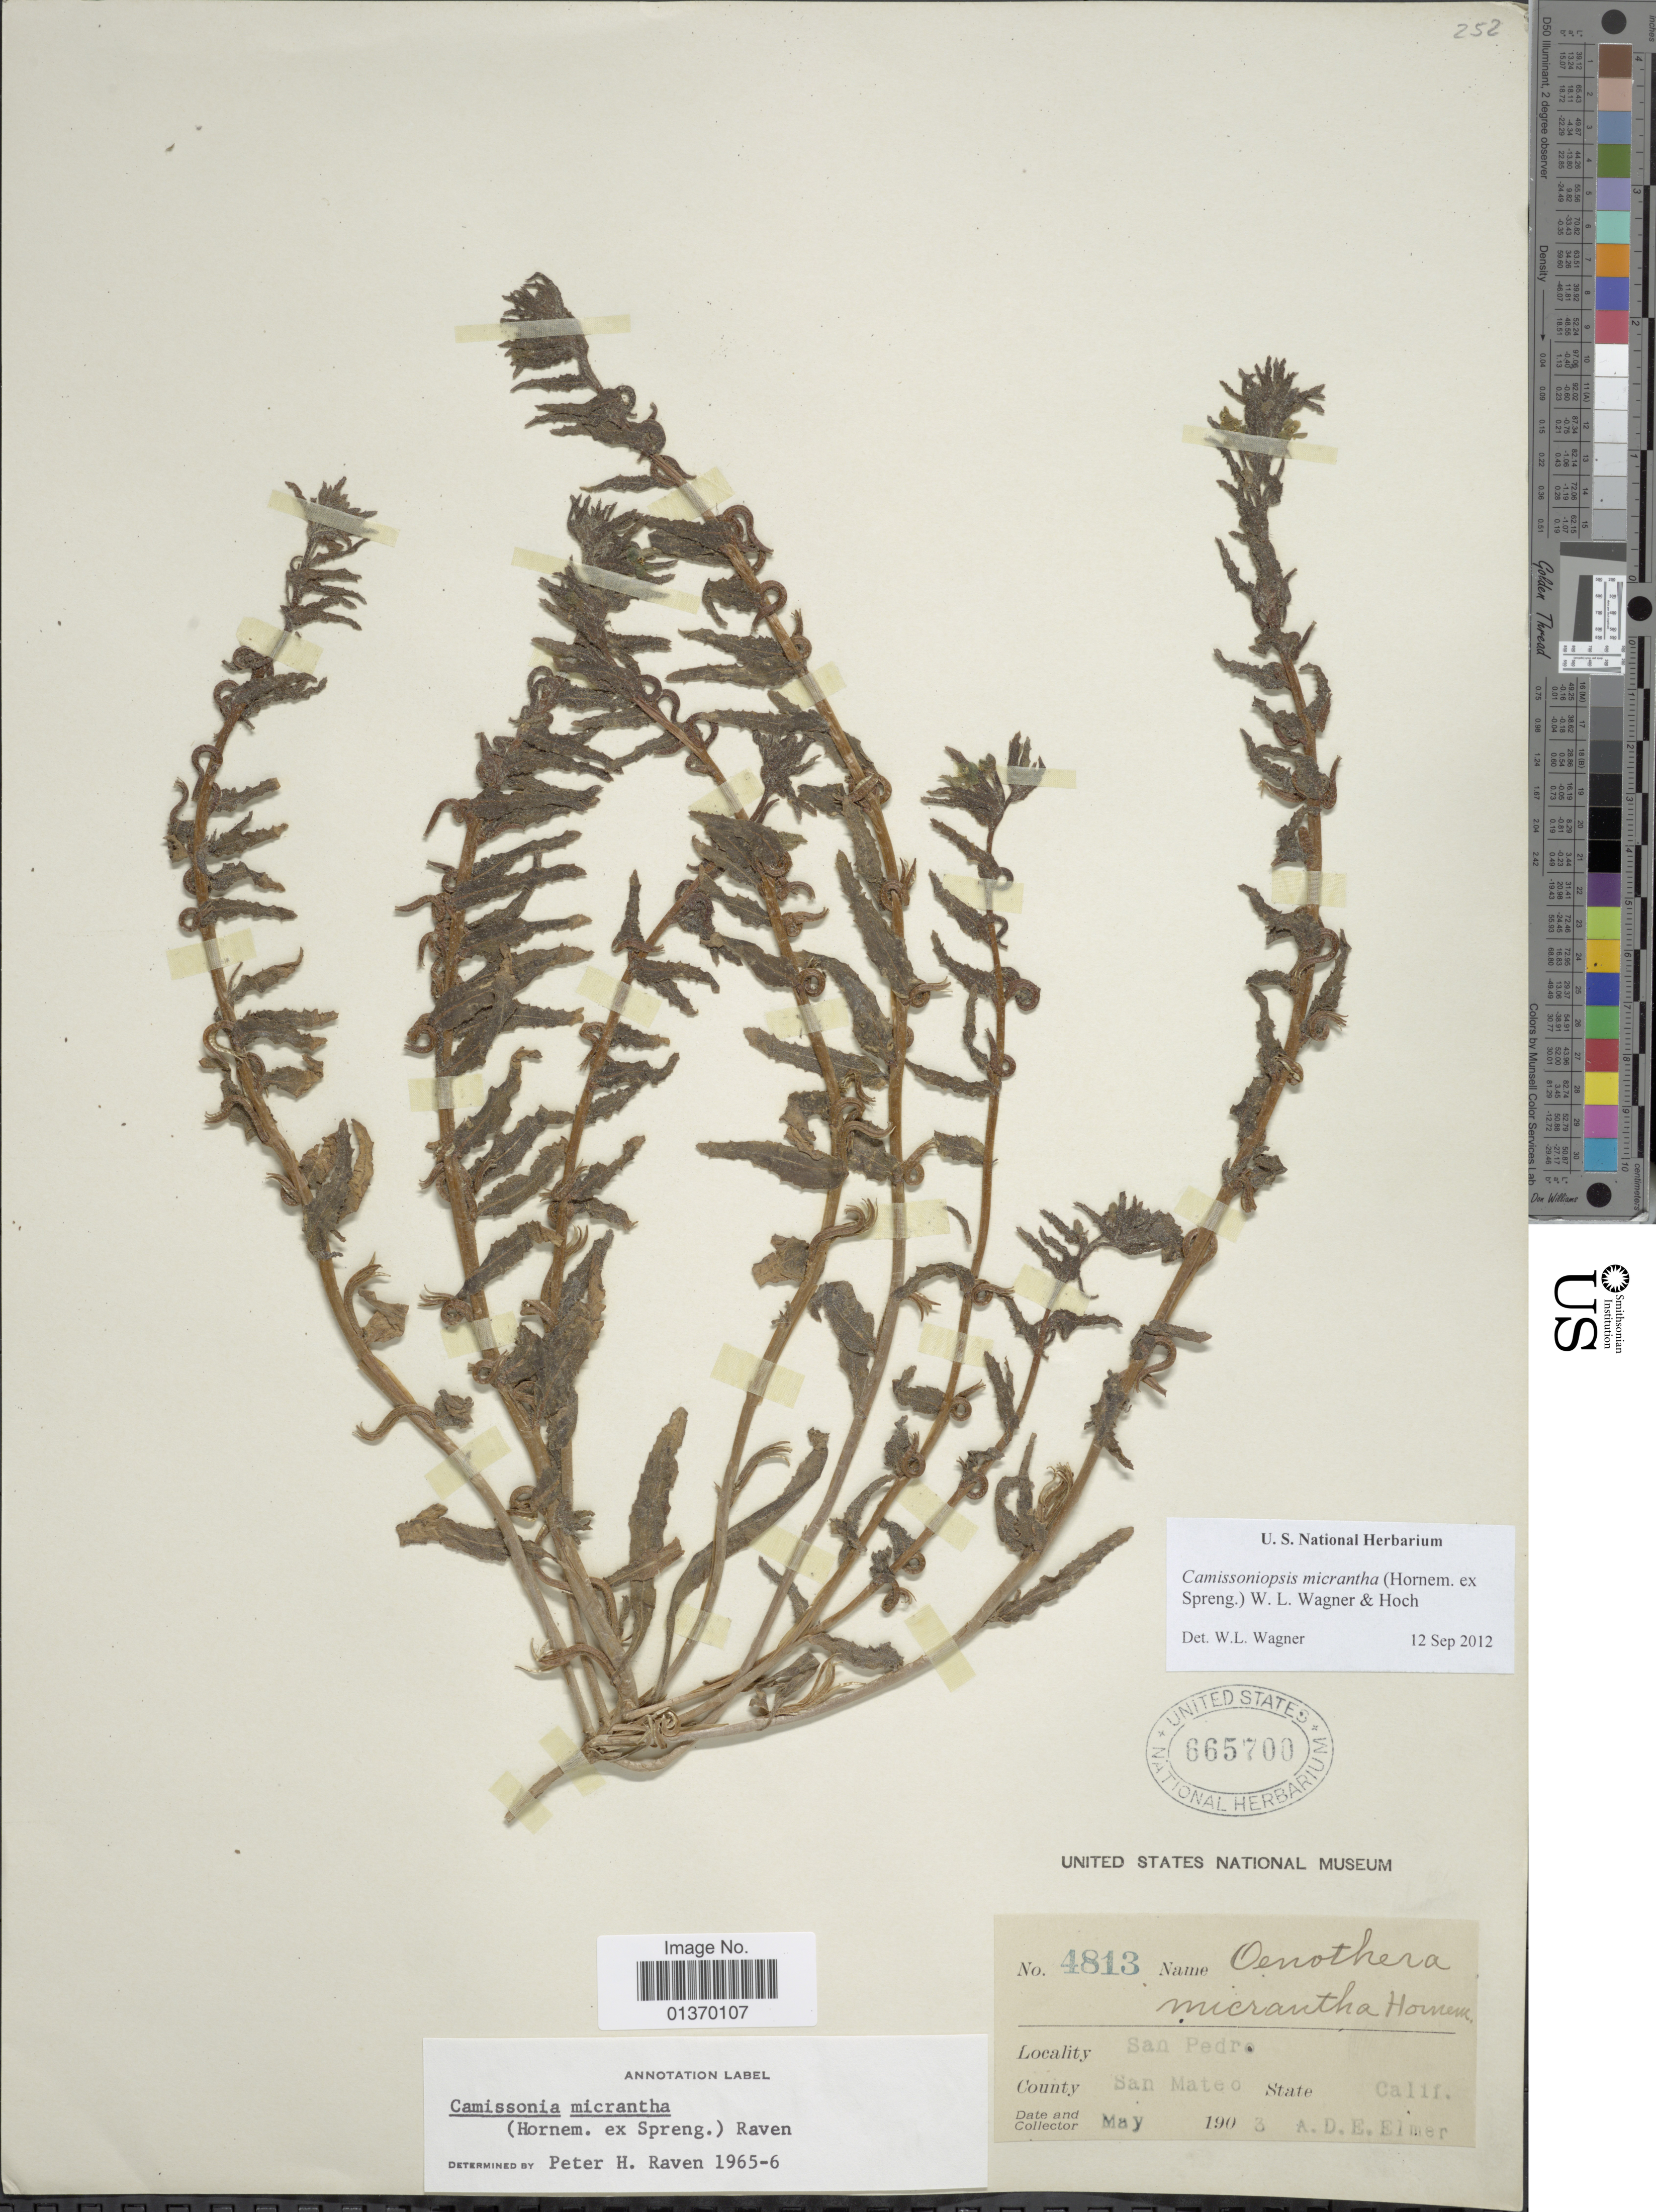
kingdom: Plantae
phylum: Tracheophyta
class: Magnoliopsida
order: Myrtales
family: Onagraceae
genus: Camissoniopsis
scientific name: Camissoniopsis micrantha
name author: (Hornem. ex Spreng.) W.L. Wagner & Hoch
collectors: A. D. E. Elmer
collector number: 4813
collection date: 1903-05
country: United States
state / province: California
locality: San Pedro, San Mateo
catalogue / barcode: US 665700